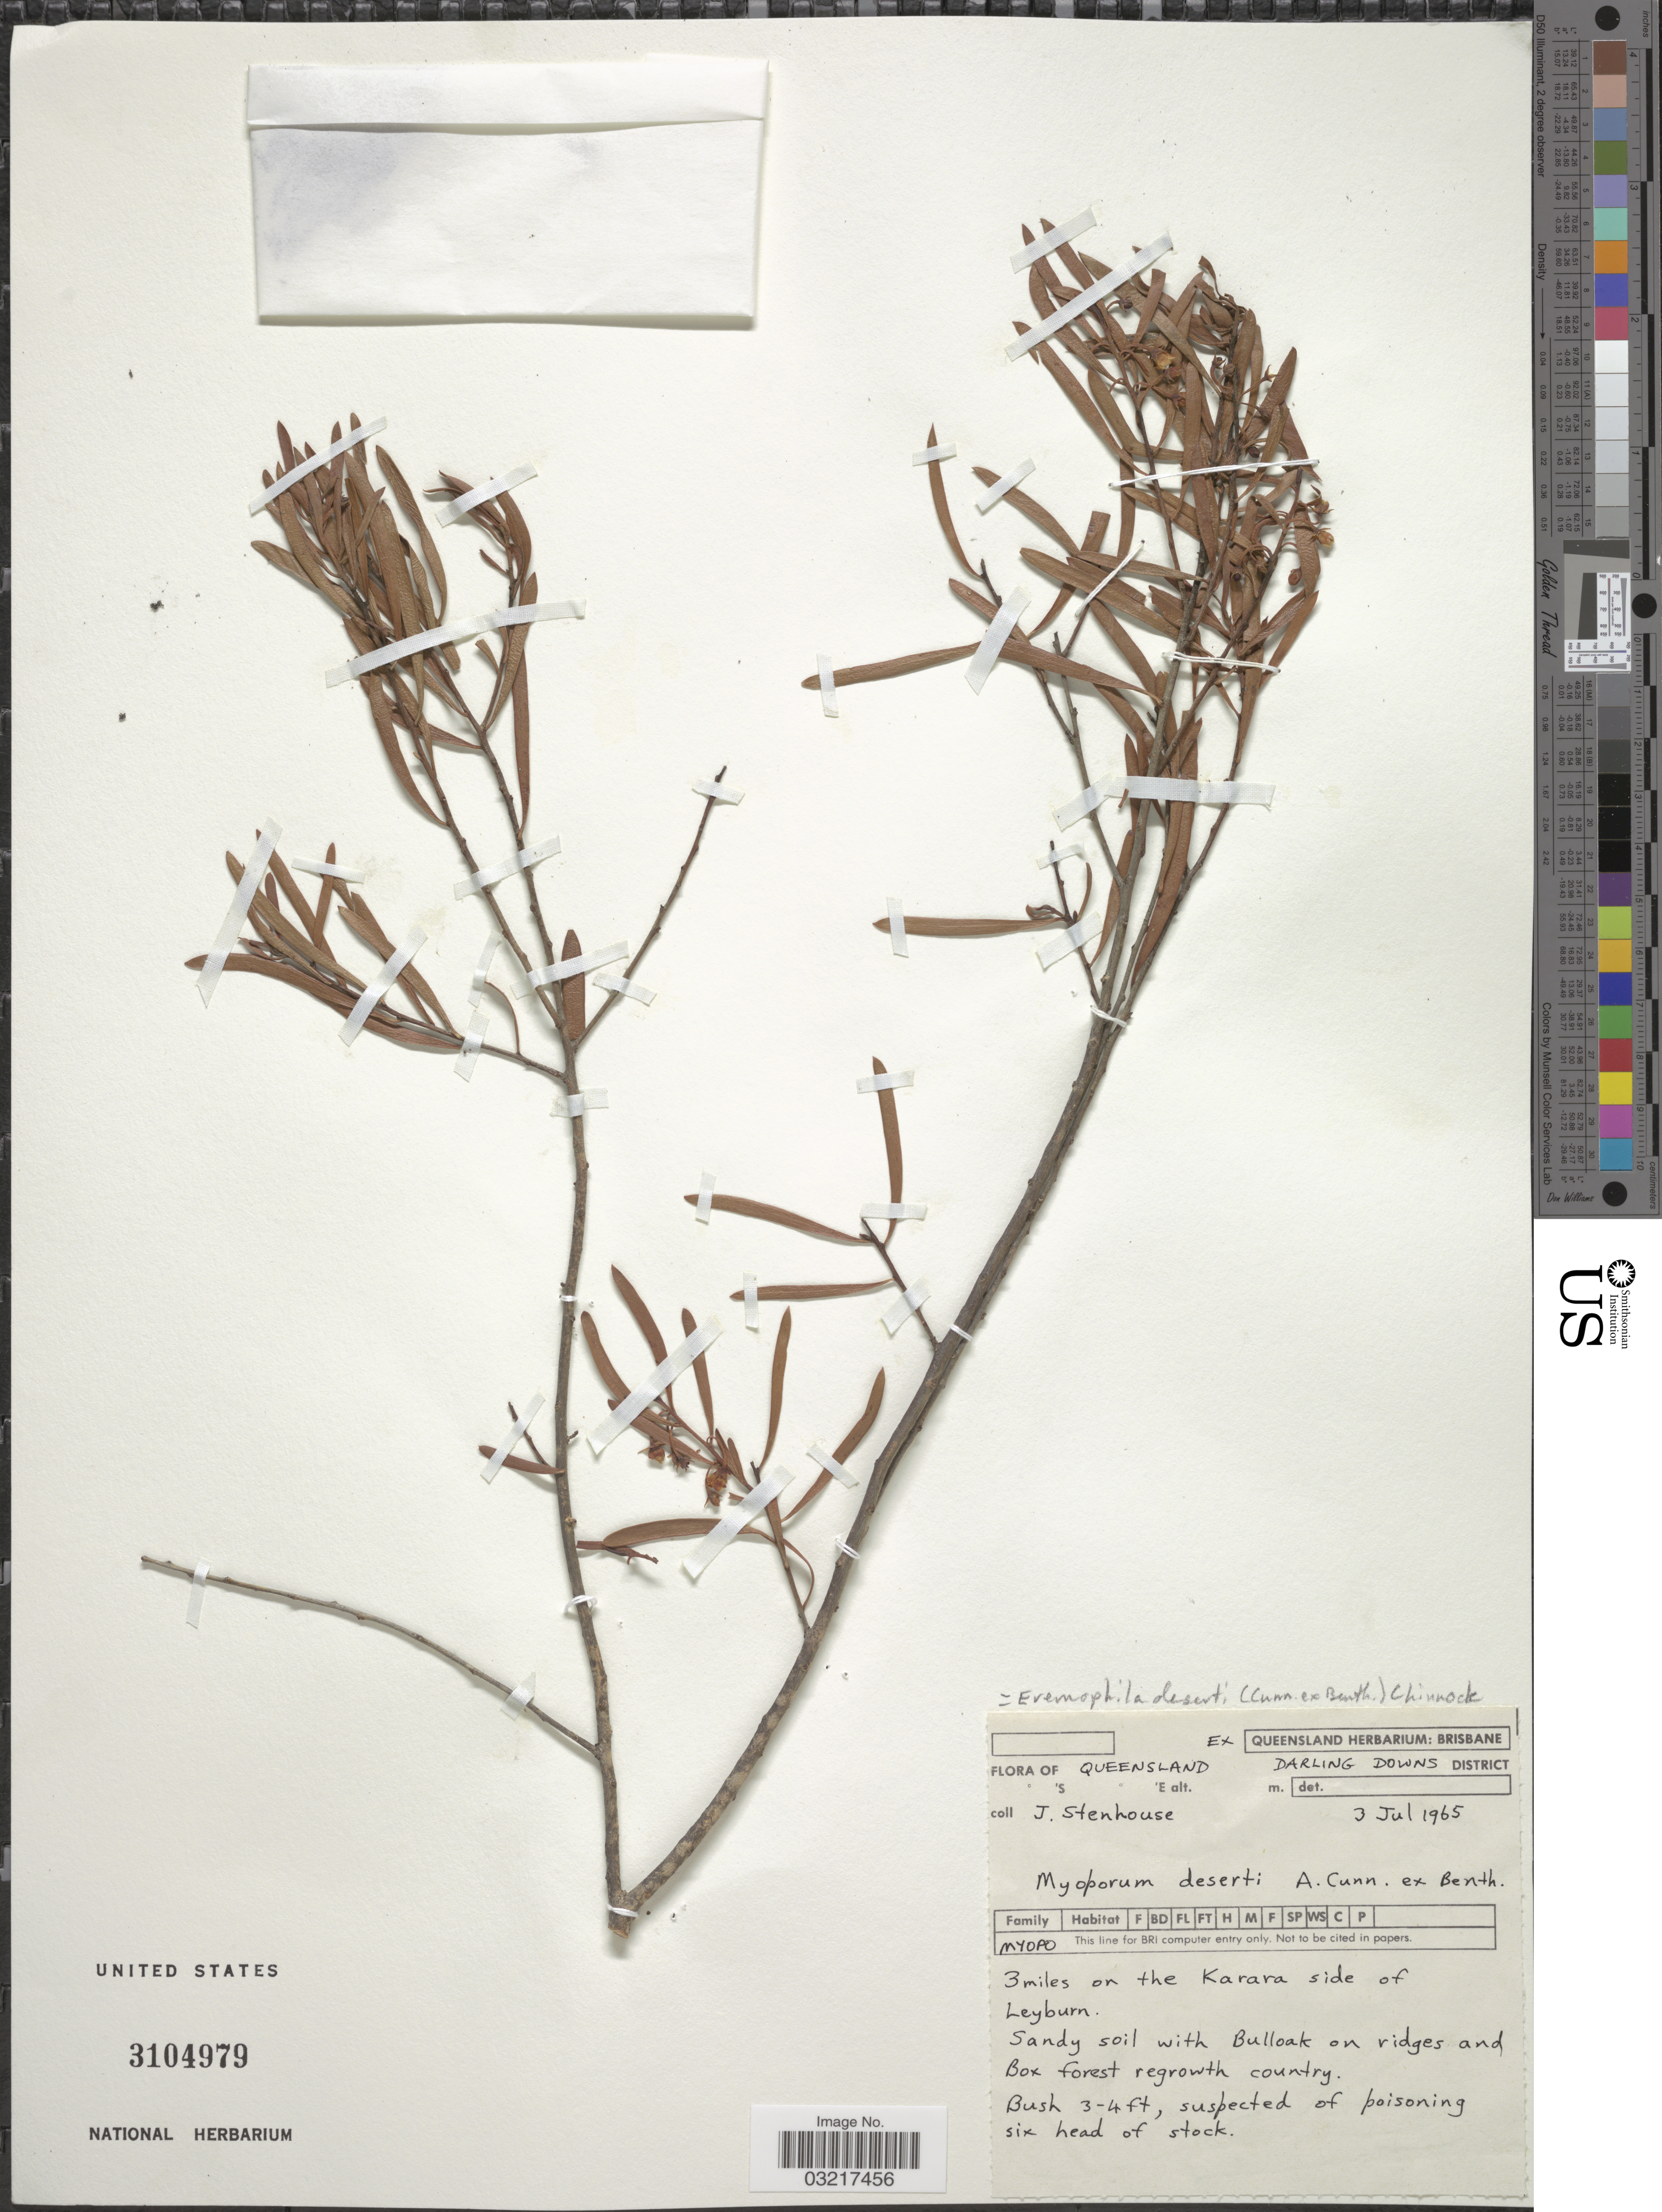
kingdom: Plantae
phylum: Tracheophyta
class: Magnoliopsida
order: Lamiales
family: Scrophulariaceae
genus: Eremophila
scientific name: Eremophila deserti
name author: Chinnock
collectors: J. Stenhouse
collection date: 1965-07-03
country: Australia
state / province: Queensland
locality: Darling Downs District. 3 miles on the Karara side of Leyburn.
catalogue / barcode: US 3104979